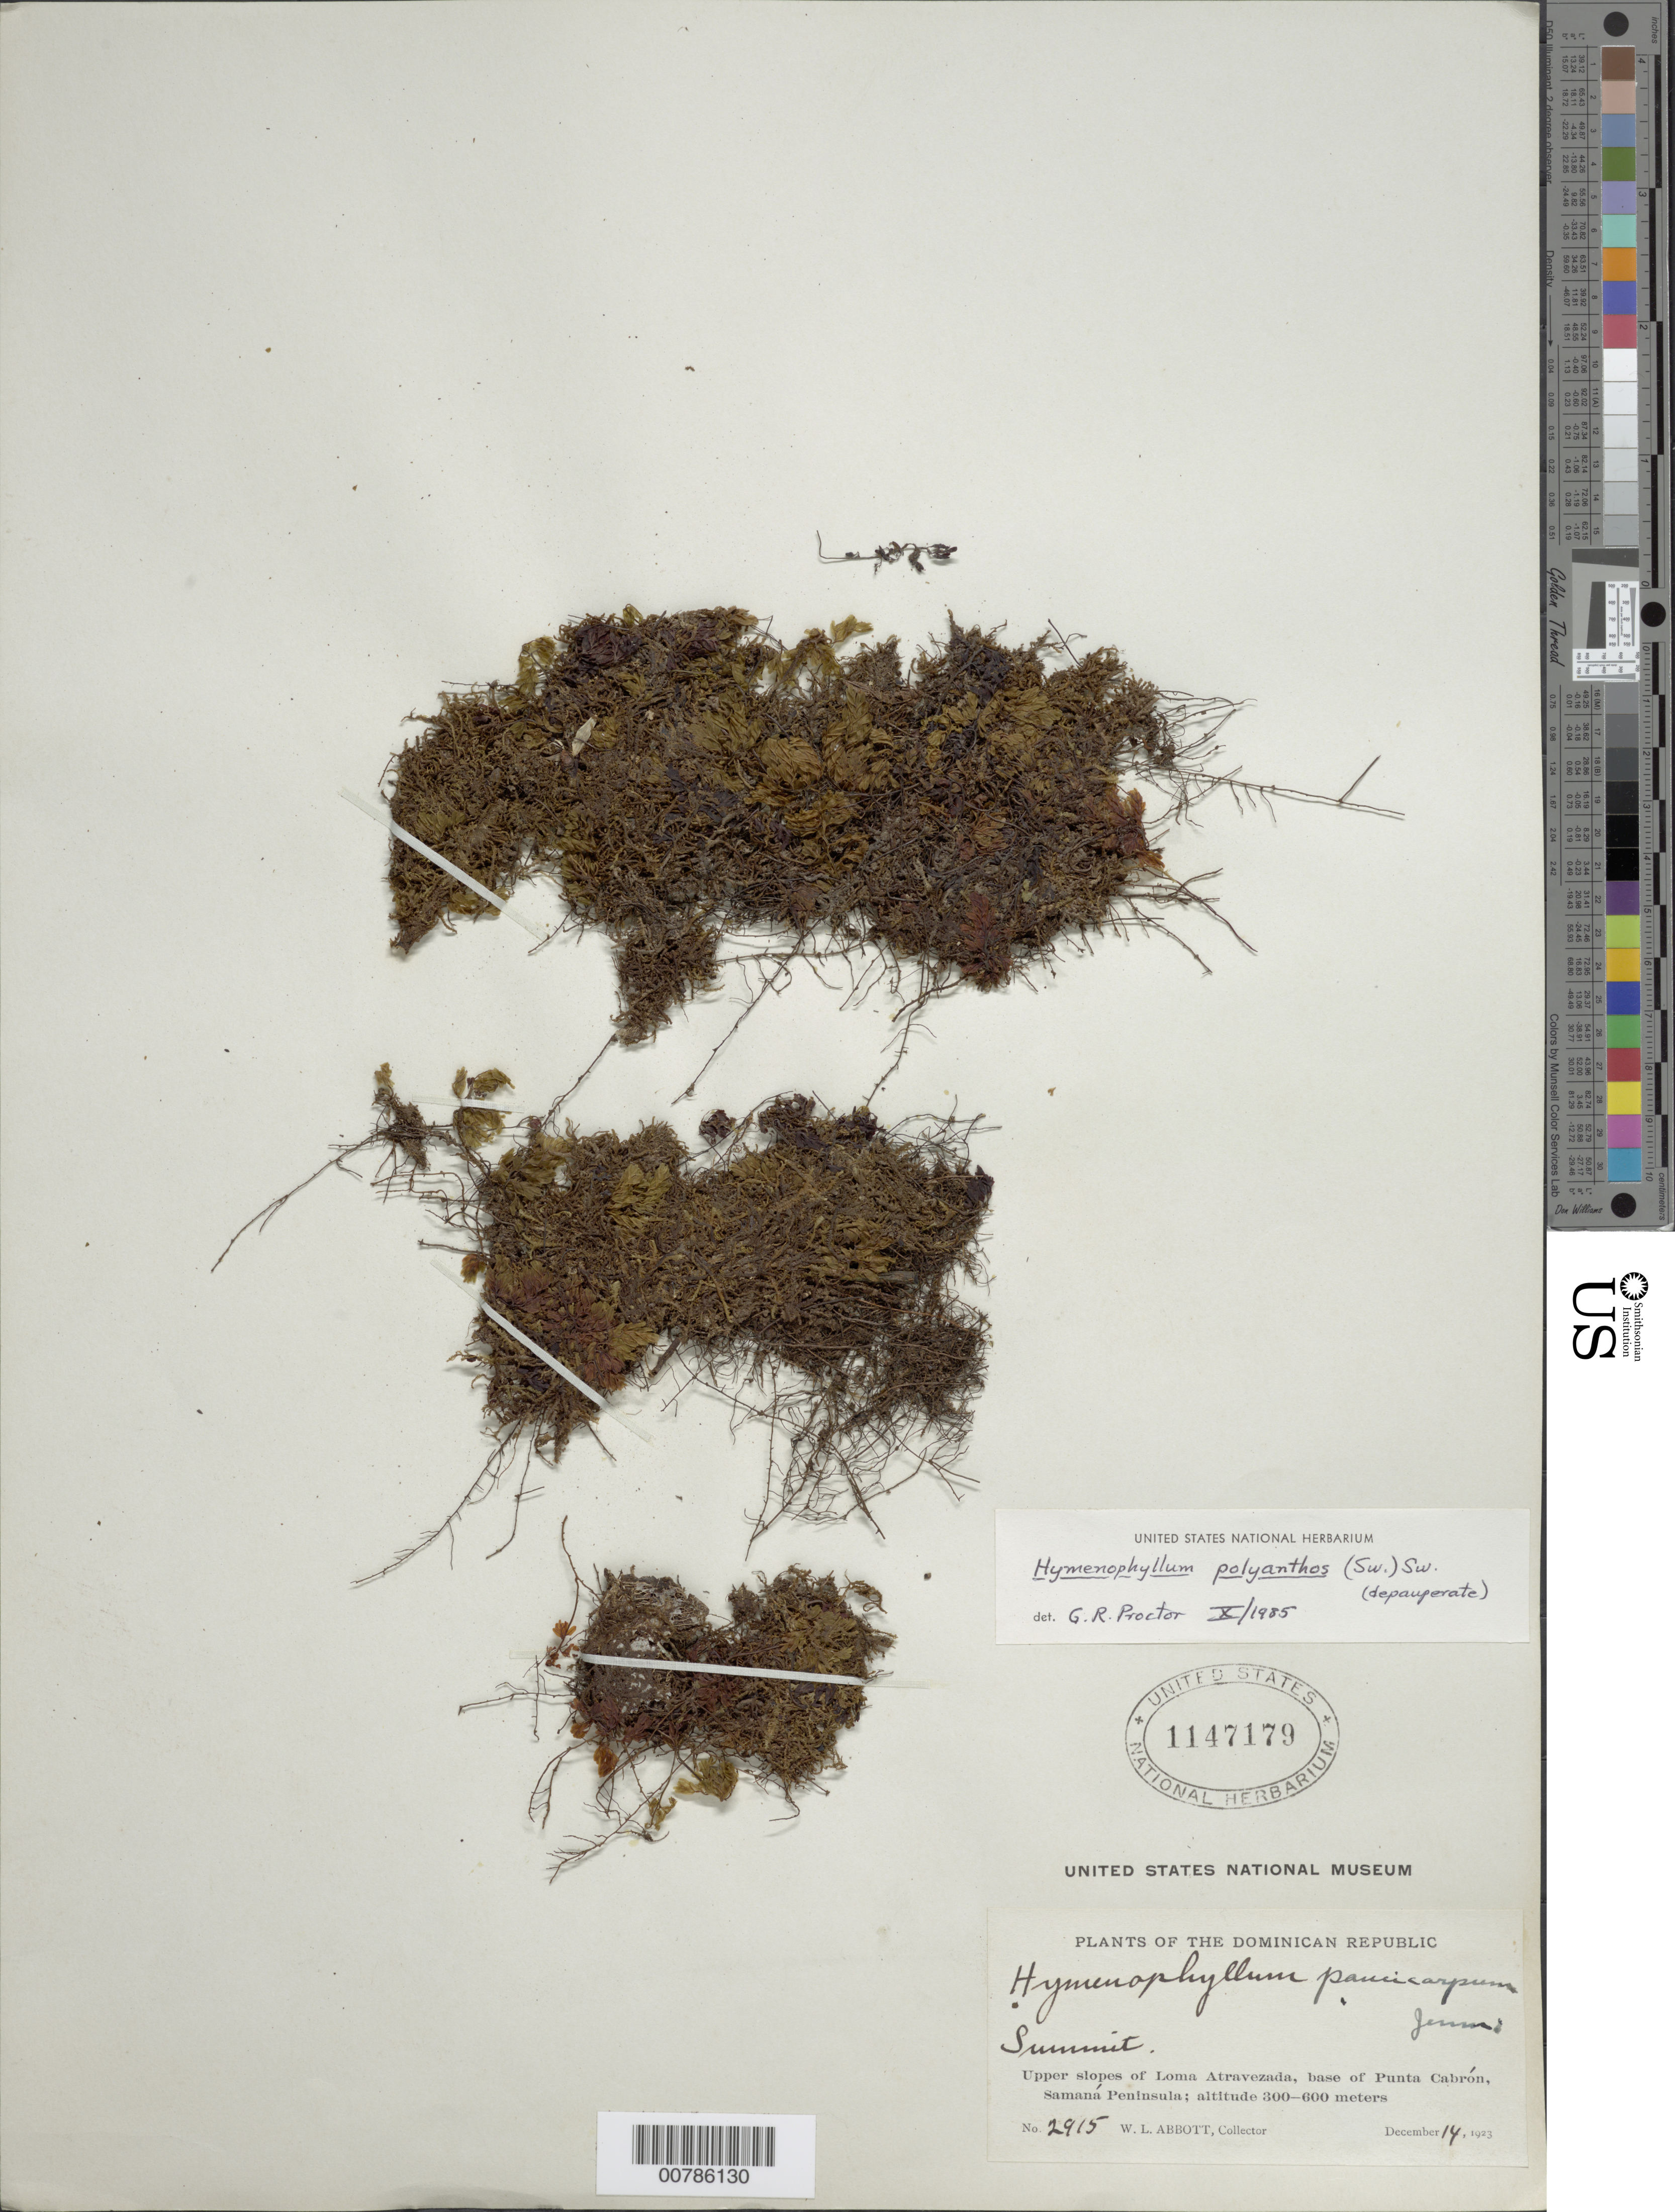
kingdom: Plantae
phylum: Tracheophyta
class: Polypodiopsida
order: Hymenophyllales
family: Hymenophyllaceae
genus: Hymenophyllum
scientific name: Hymenophyllum polyanthos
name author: (Sw.) Sw.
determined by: Proctor, G. R.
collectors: W. L. Abbott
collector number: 2915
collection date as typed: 14 Dec 1923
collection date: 1923-12-14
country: Dominican Republic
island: Hispaniola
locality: Loma Atravezada, upper slopes; base of Punta Cabrón, Samaná Peninsula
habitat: Summit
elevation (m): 300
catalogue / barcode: US 1147179